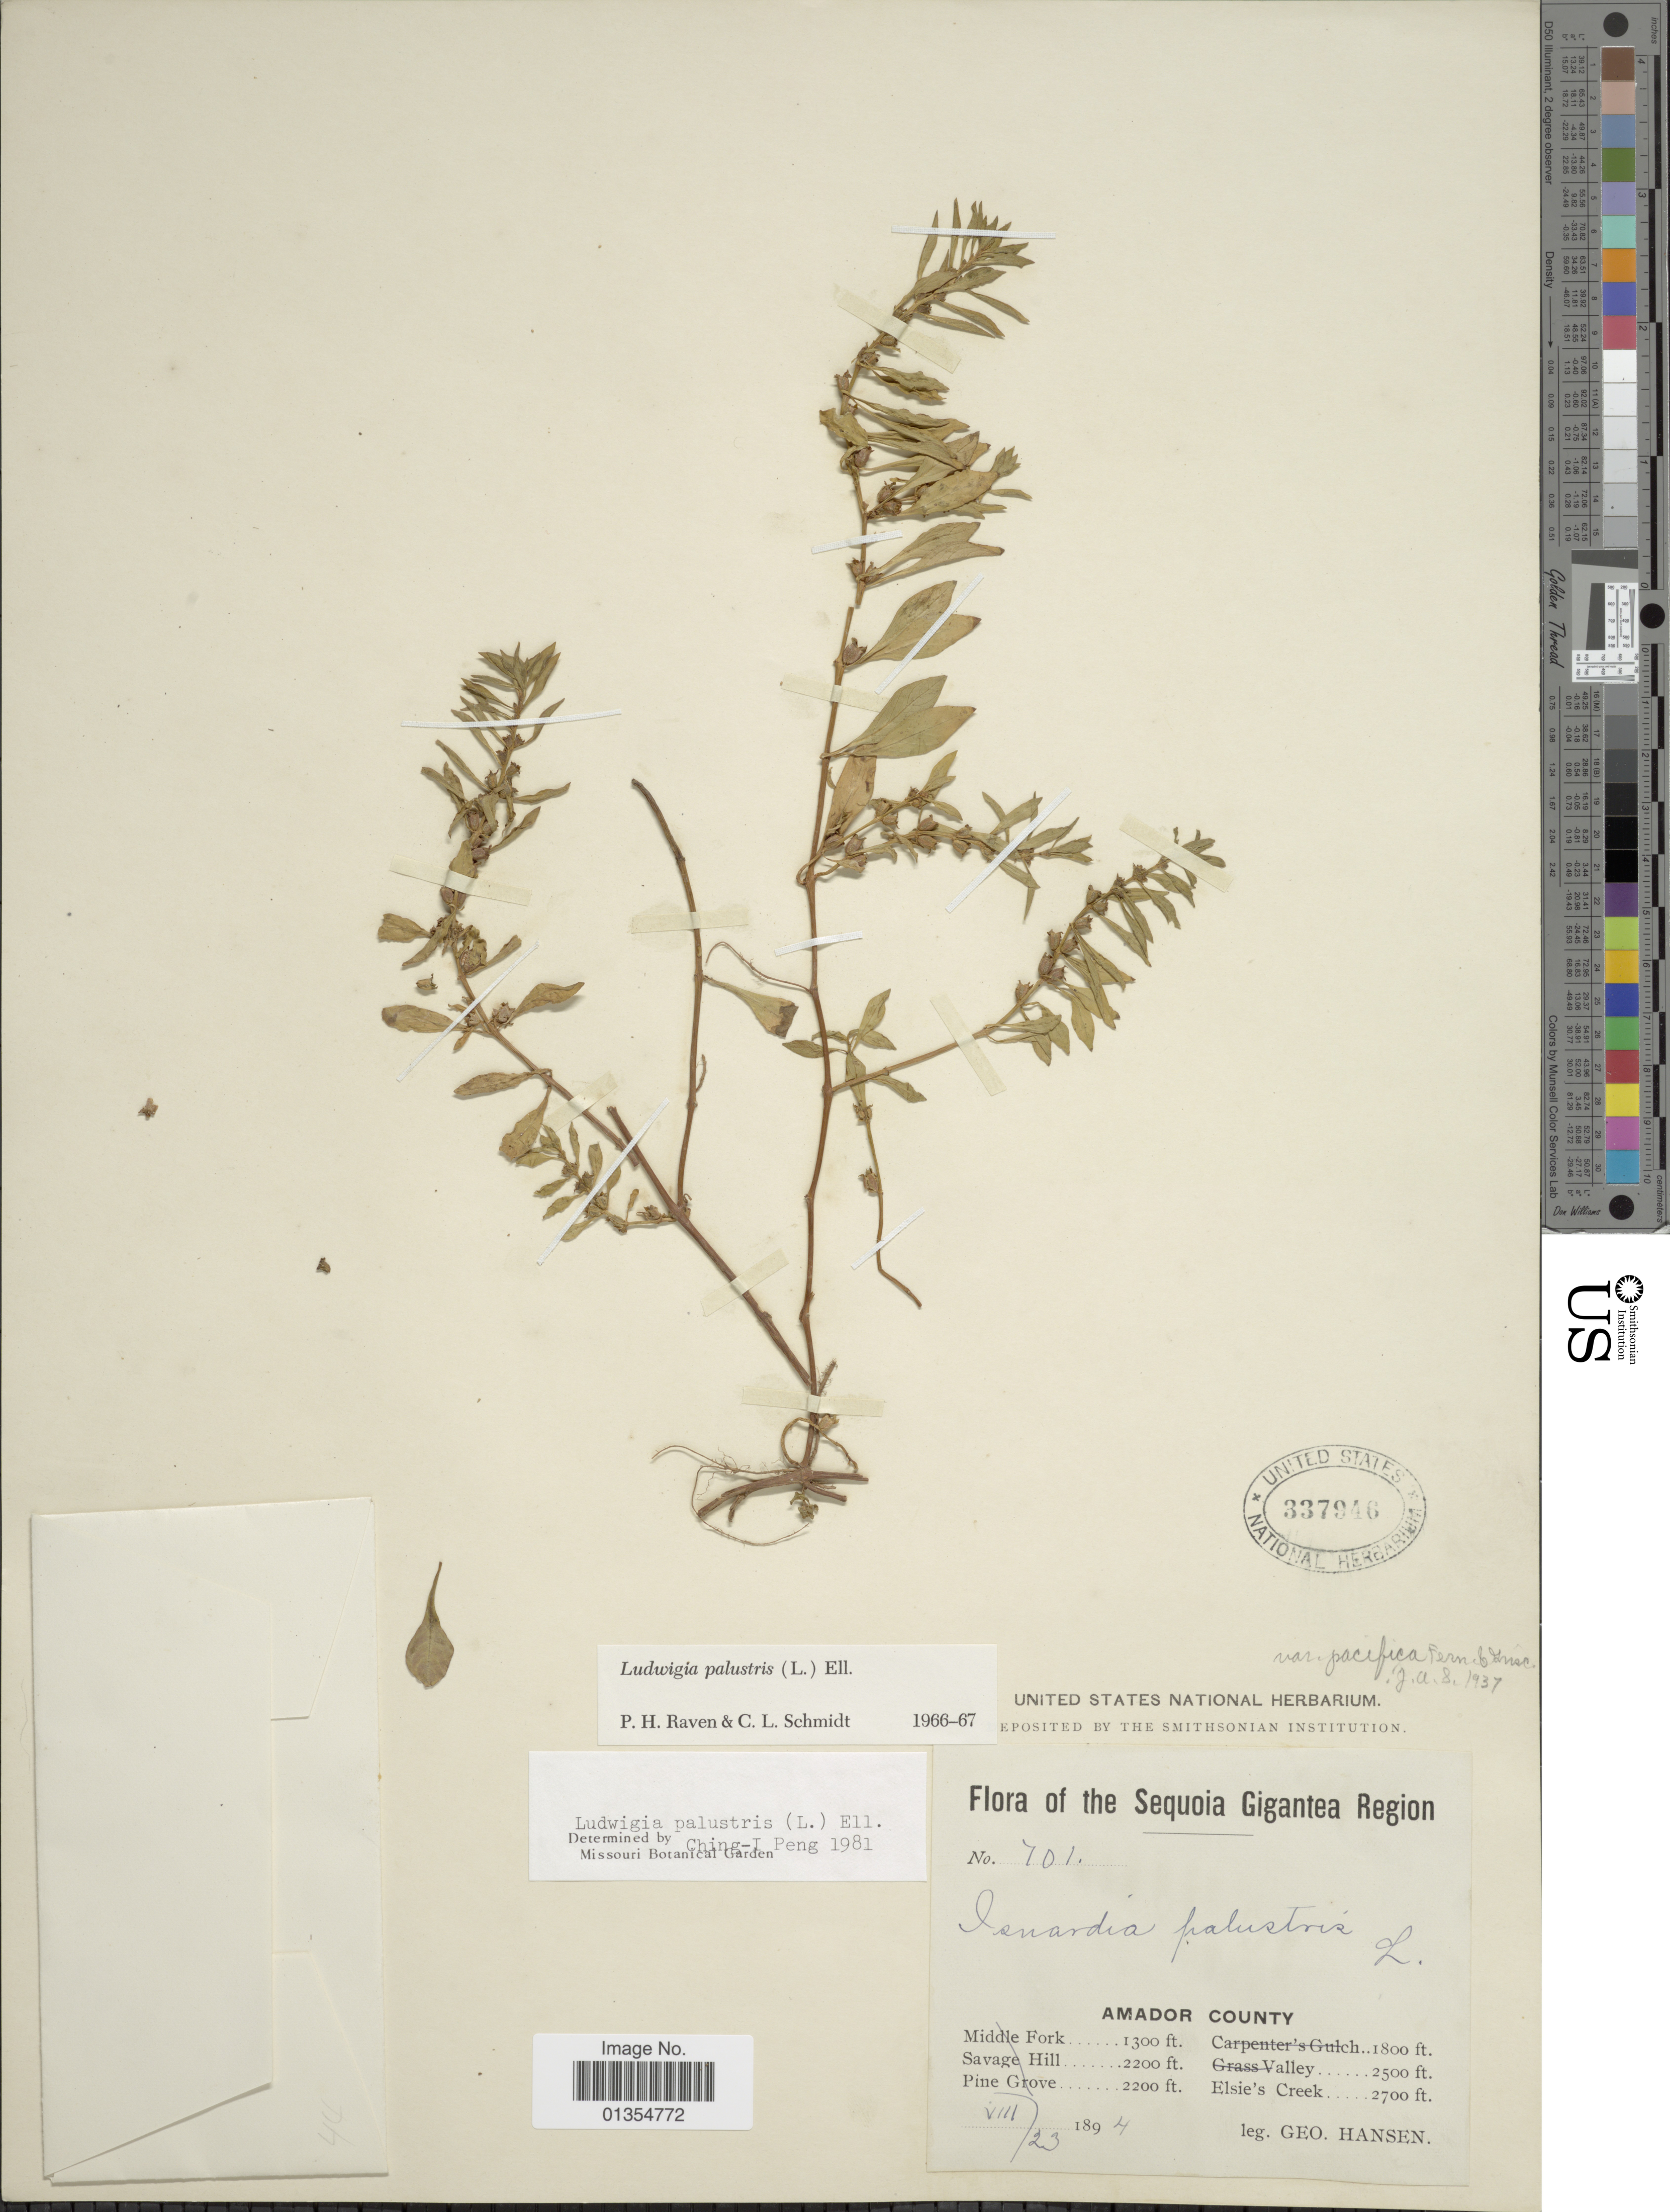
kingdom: Plantae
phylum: Tracheophyta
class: Magnoliopsida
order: Myrtales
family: Onagraceae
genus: Ludwigia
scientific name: Ludwigia palustris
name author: (L.) Elliott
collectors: G. Hansen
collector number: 701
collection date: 1894-08-23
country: United States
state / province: California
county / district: Amador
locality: Sequoia Gigantea Region, Amador County, Elsie's Creek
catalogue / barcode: US 337946